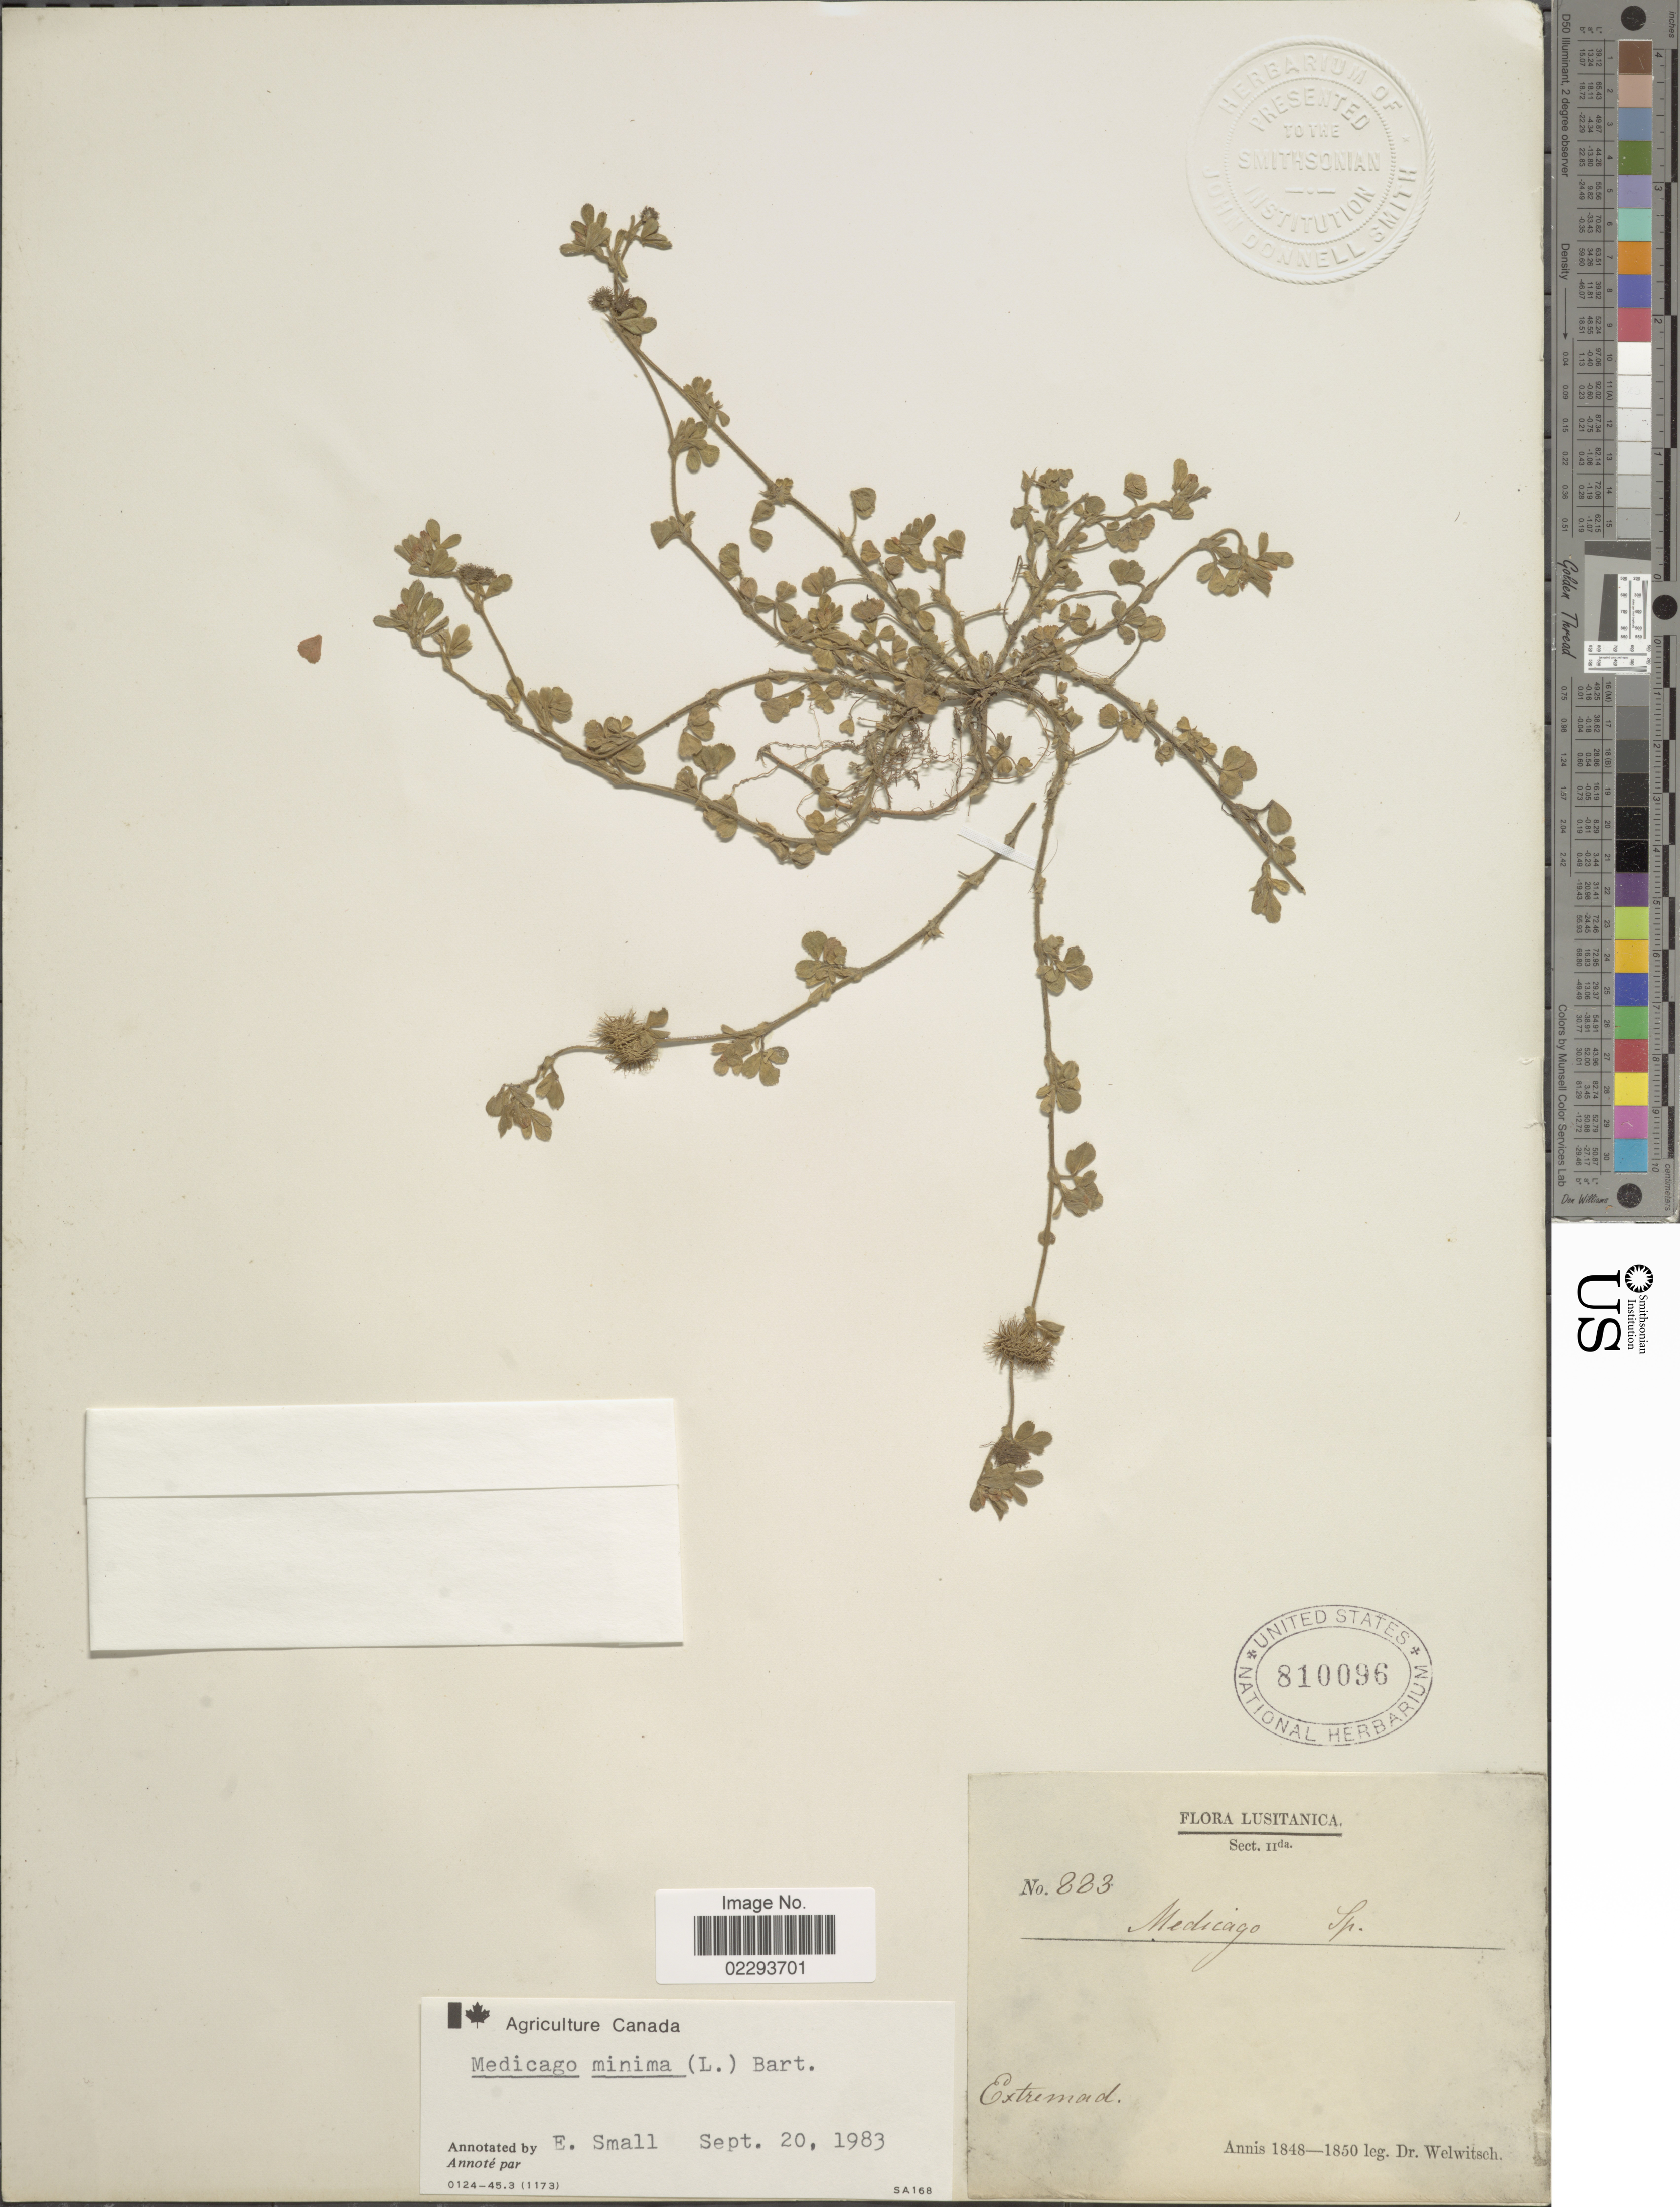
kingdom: Plantae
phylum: Tracheophyta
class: Magnoliopsida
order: Fabales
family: Fabaceae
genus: Medicago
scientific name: Medicago minima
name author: Lam.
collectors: -. Welwitsch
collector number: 883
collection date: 1848/1850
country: Portugal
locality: Lusitanica. Extremad.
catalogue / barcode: US 810096